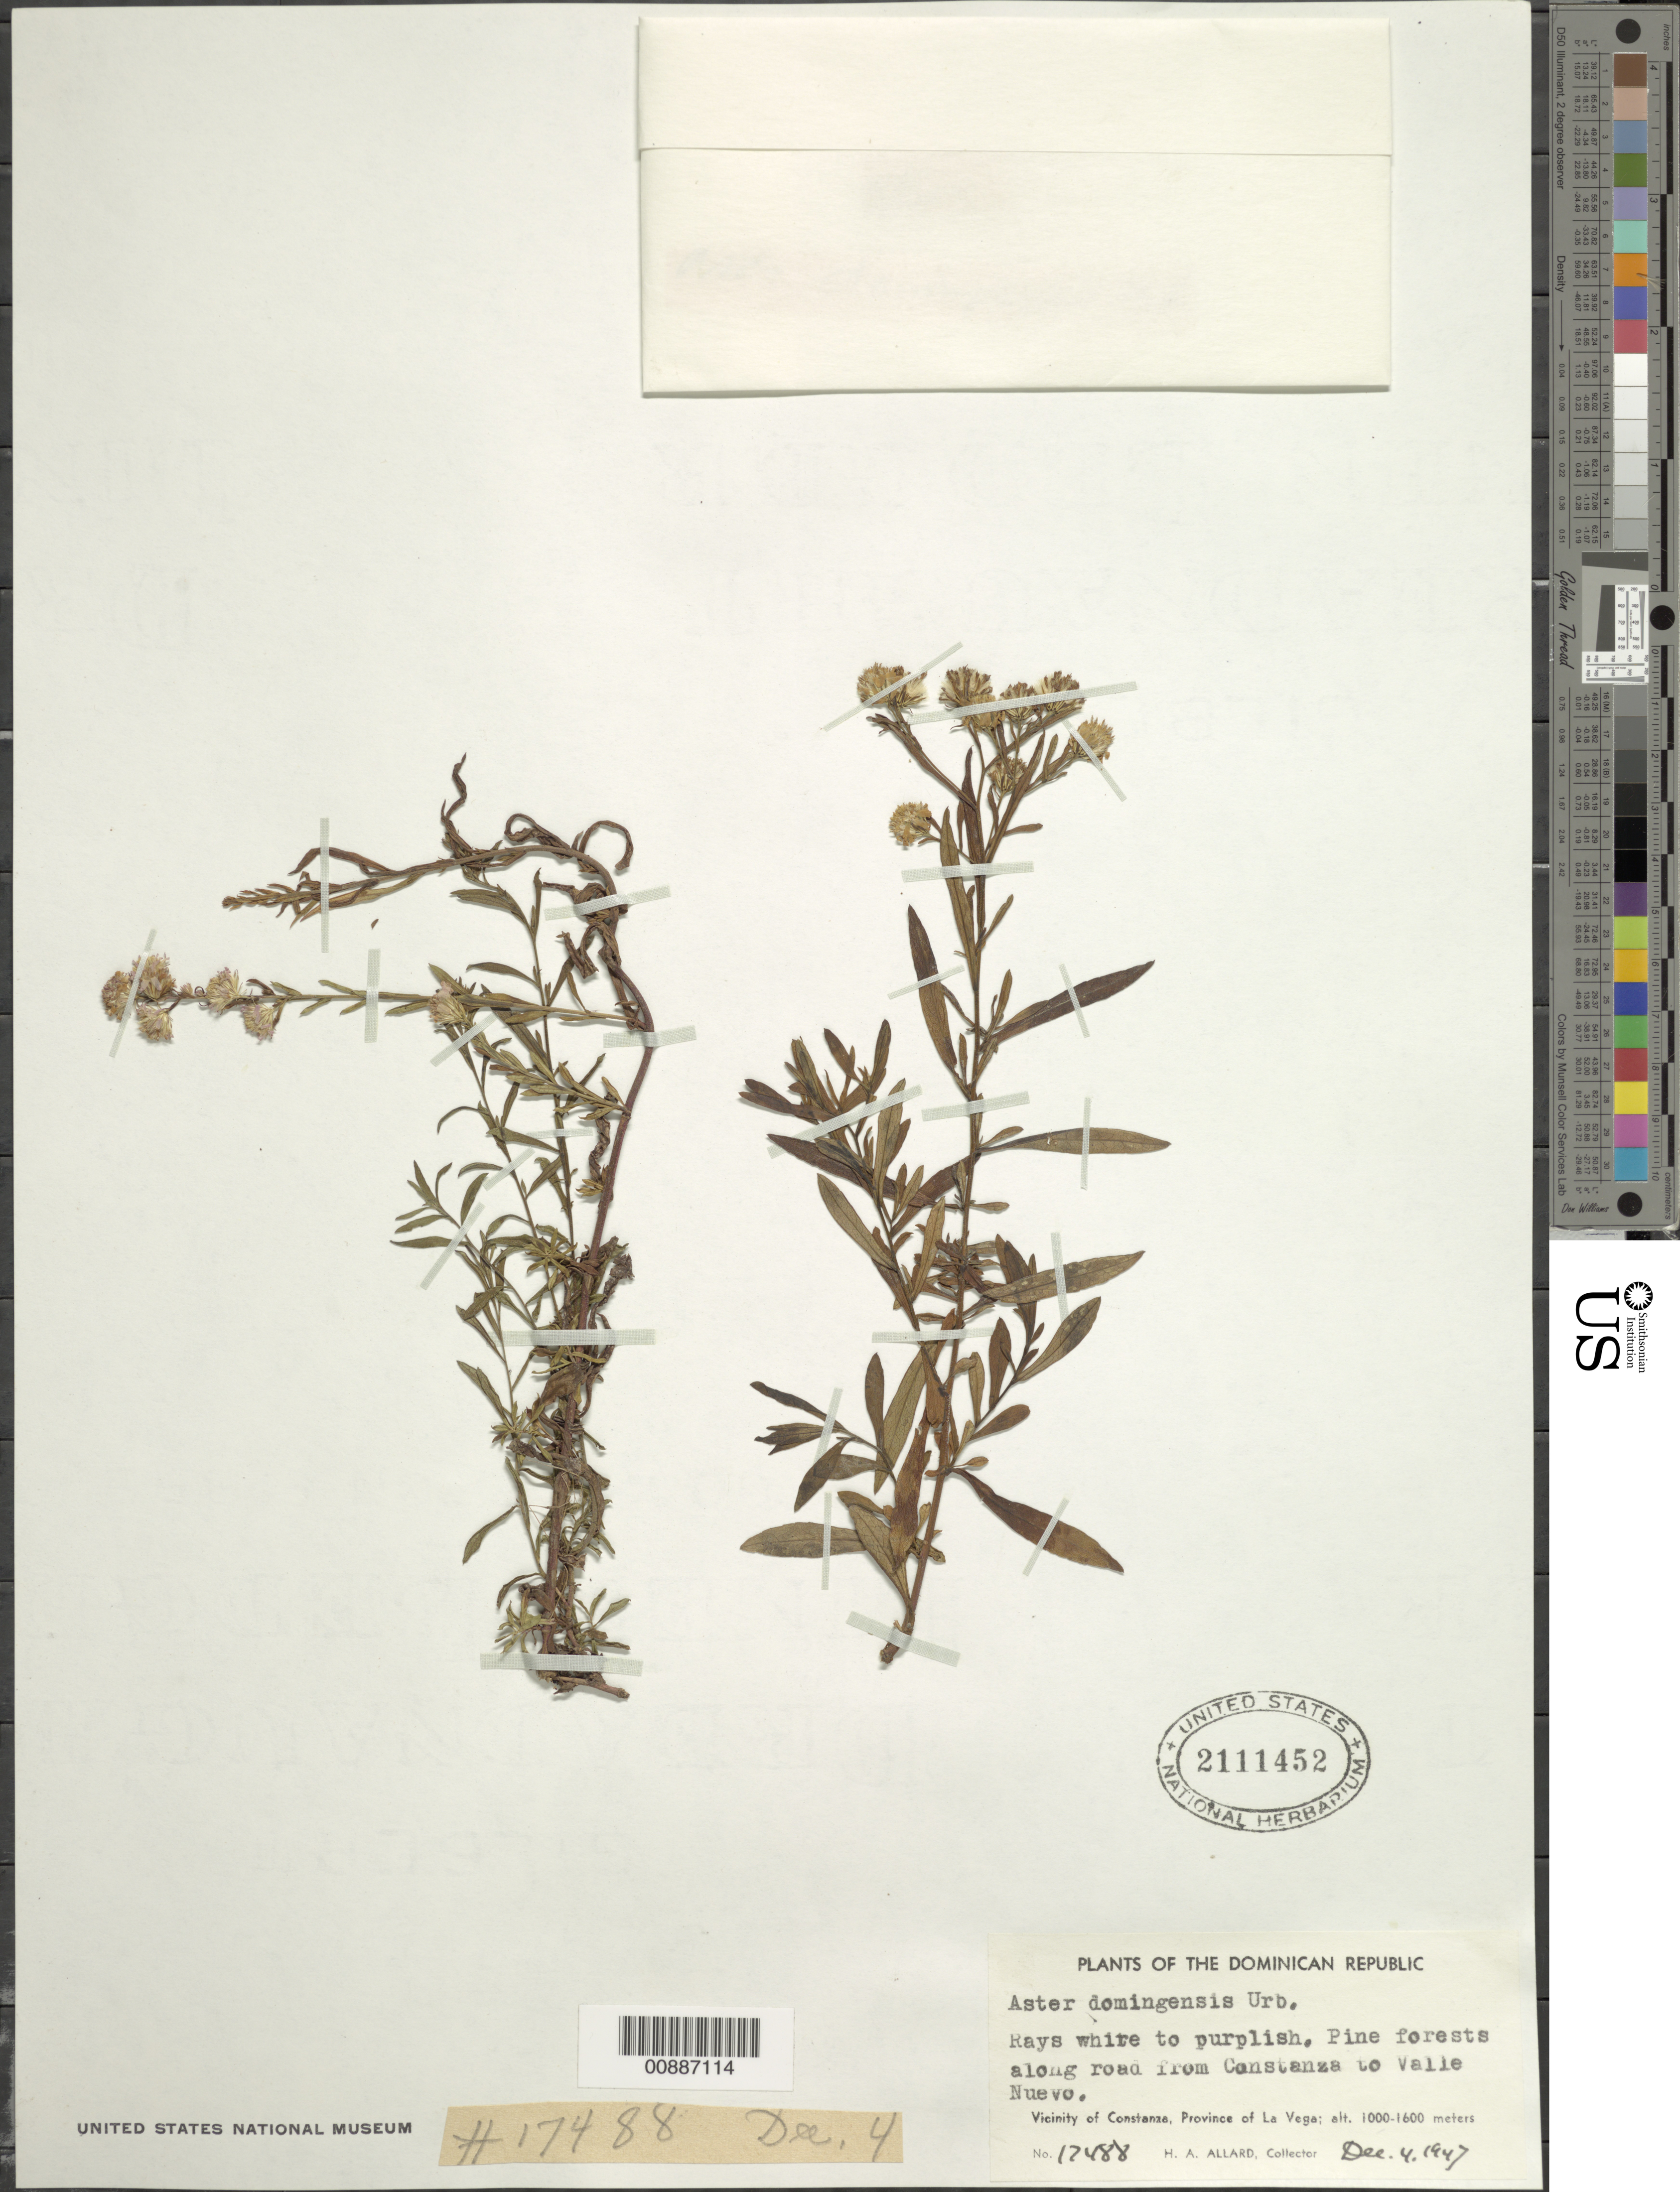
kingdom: Plantae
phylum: Tracheophyta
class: Magnoliopsida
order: Asterales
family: Asteraceae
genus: Symphyotrichum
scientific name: Symphyotrichum domingensis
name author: (Urb.) G.L. Nesom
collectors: H. A. Allard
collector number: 17488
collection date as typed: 04 Dec 1947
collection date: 1947-12-04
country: Dominican Republic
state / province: La Vega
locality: Vicinity of Constanza. Along road from Constanza to Valle Nuevo.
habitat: Pine forests along road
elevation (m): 1000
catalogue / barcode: US 2111452